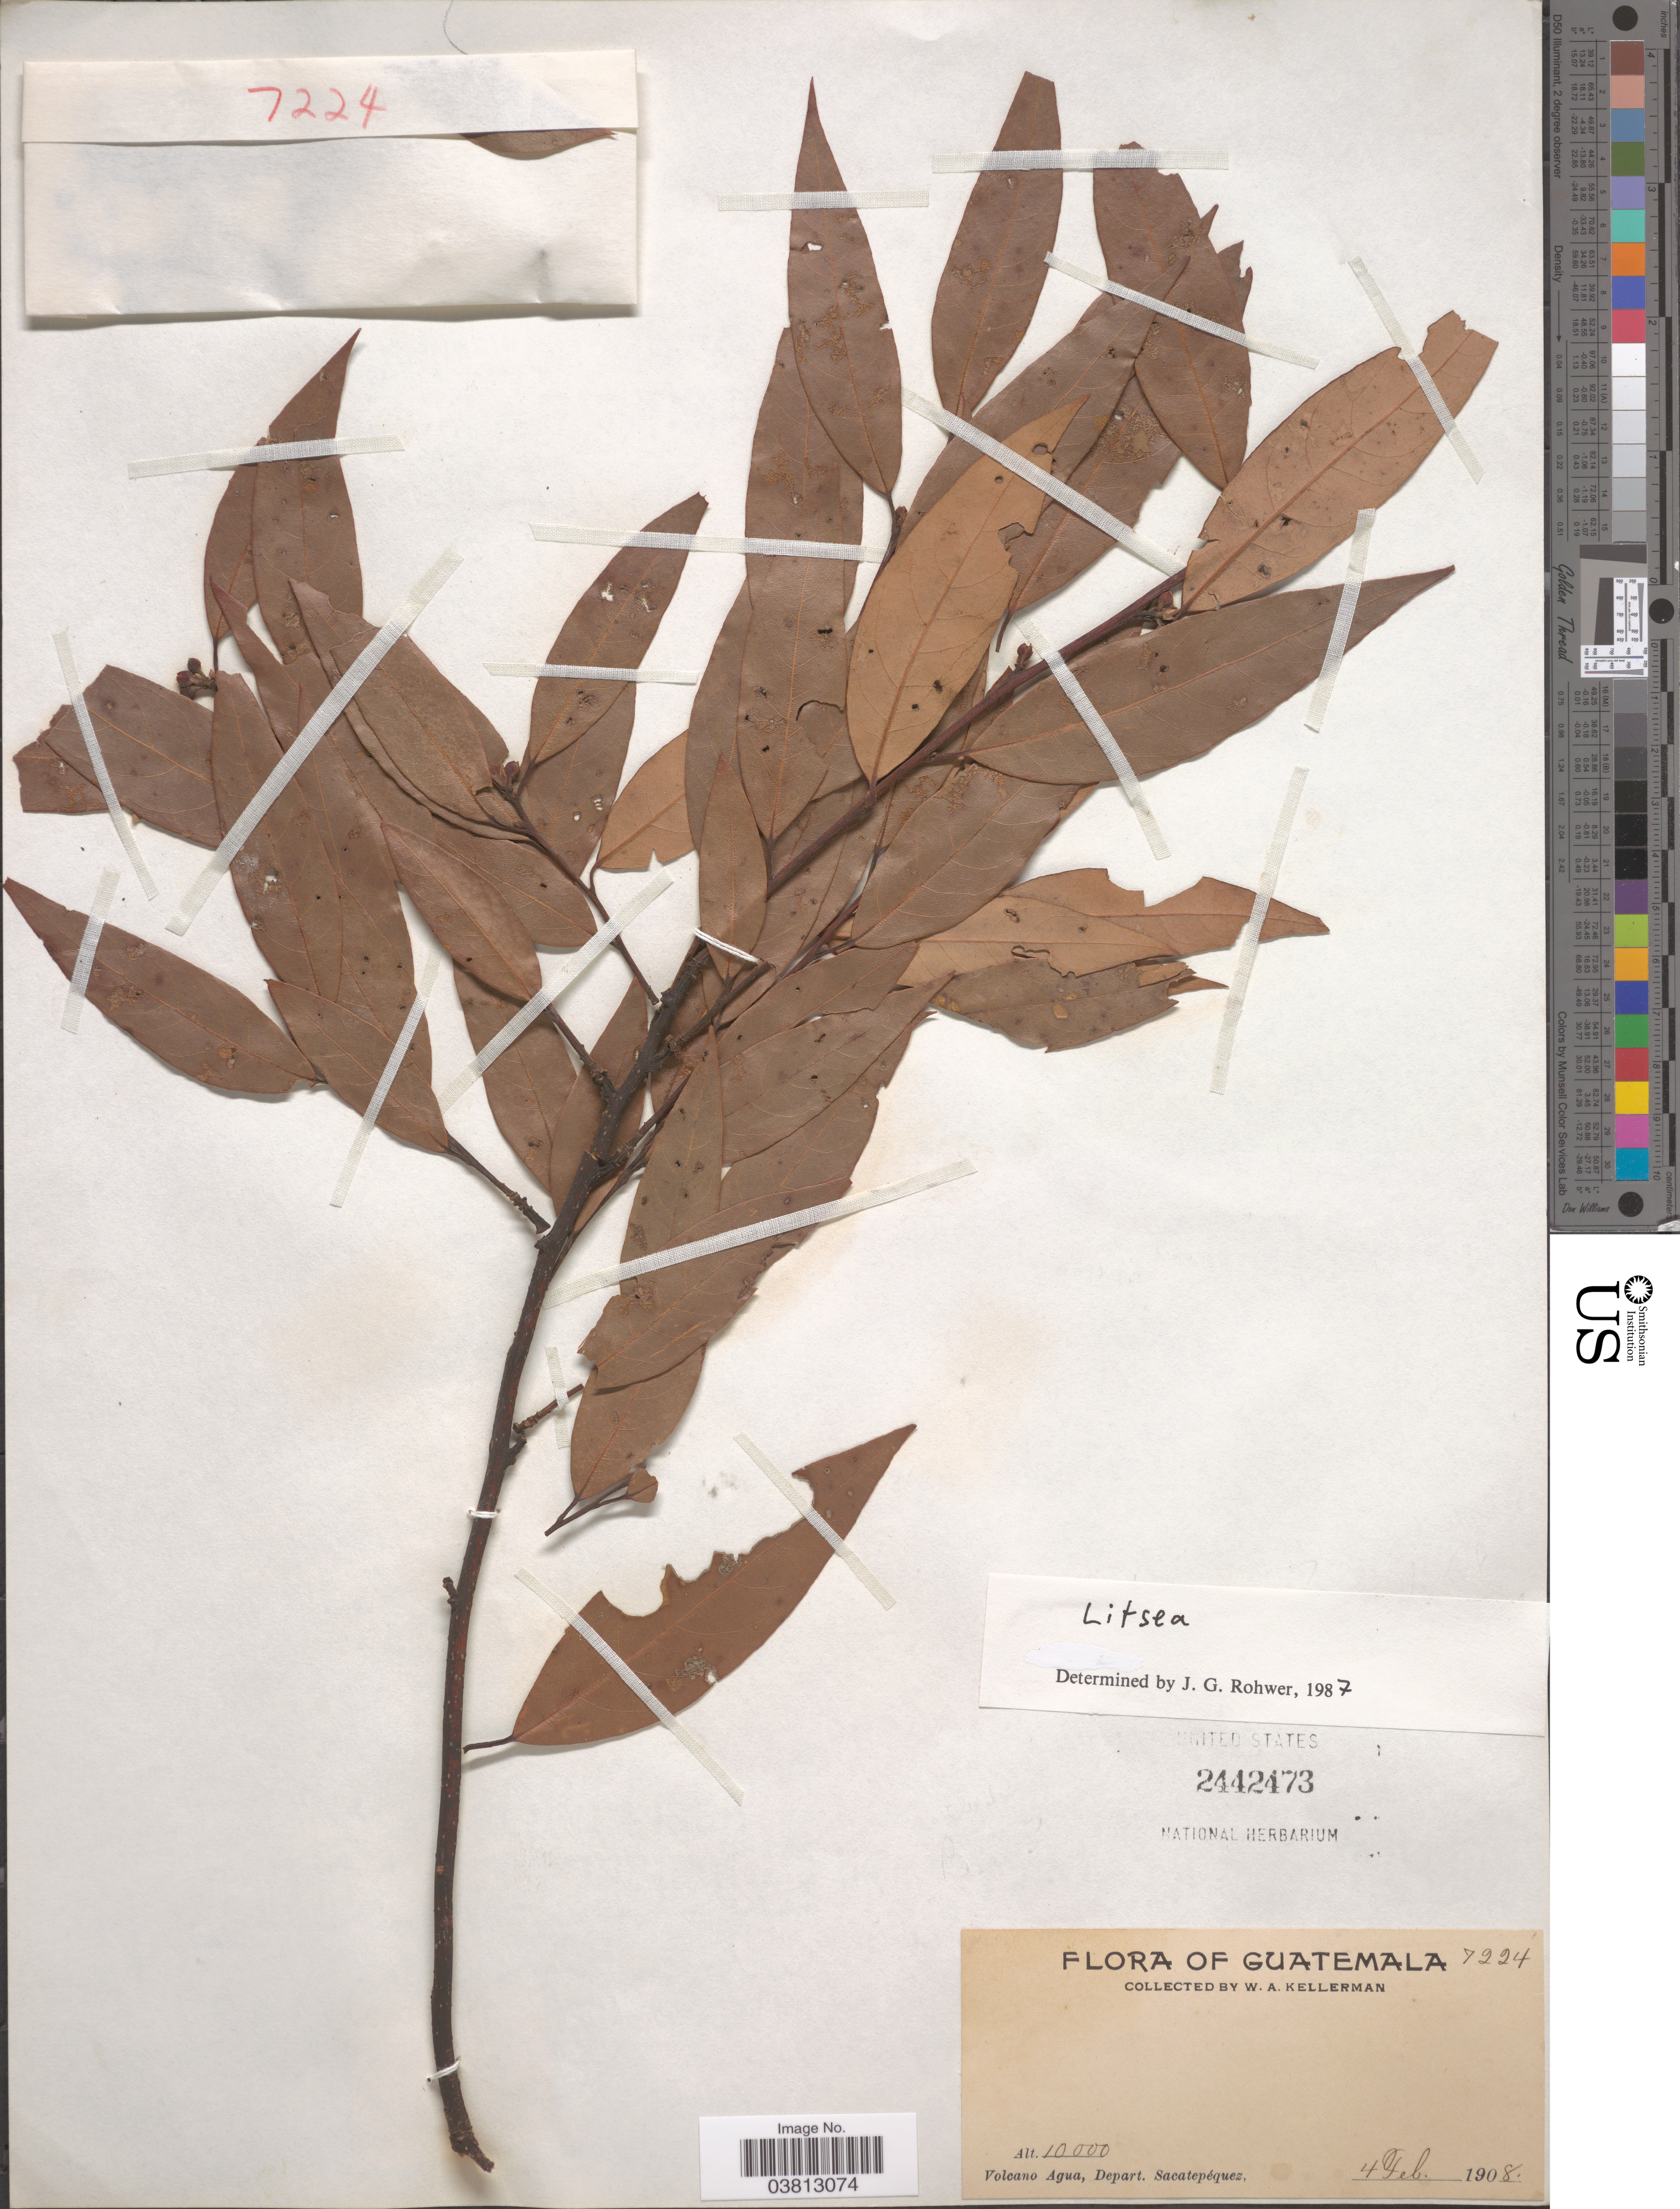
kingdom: Plantae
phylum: Tracheophyta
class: Magnoliopsida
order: Laurales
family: Lauraceae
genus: Litsea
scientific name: Litsea sp.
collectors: W. Kellerman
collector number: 7224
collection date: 1908-02-04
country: Guatemala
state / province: Sacatepequez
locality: Volcano Agua, Depart. Sacatepéquez.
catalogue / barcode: US 2442473